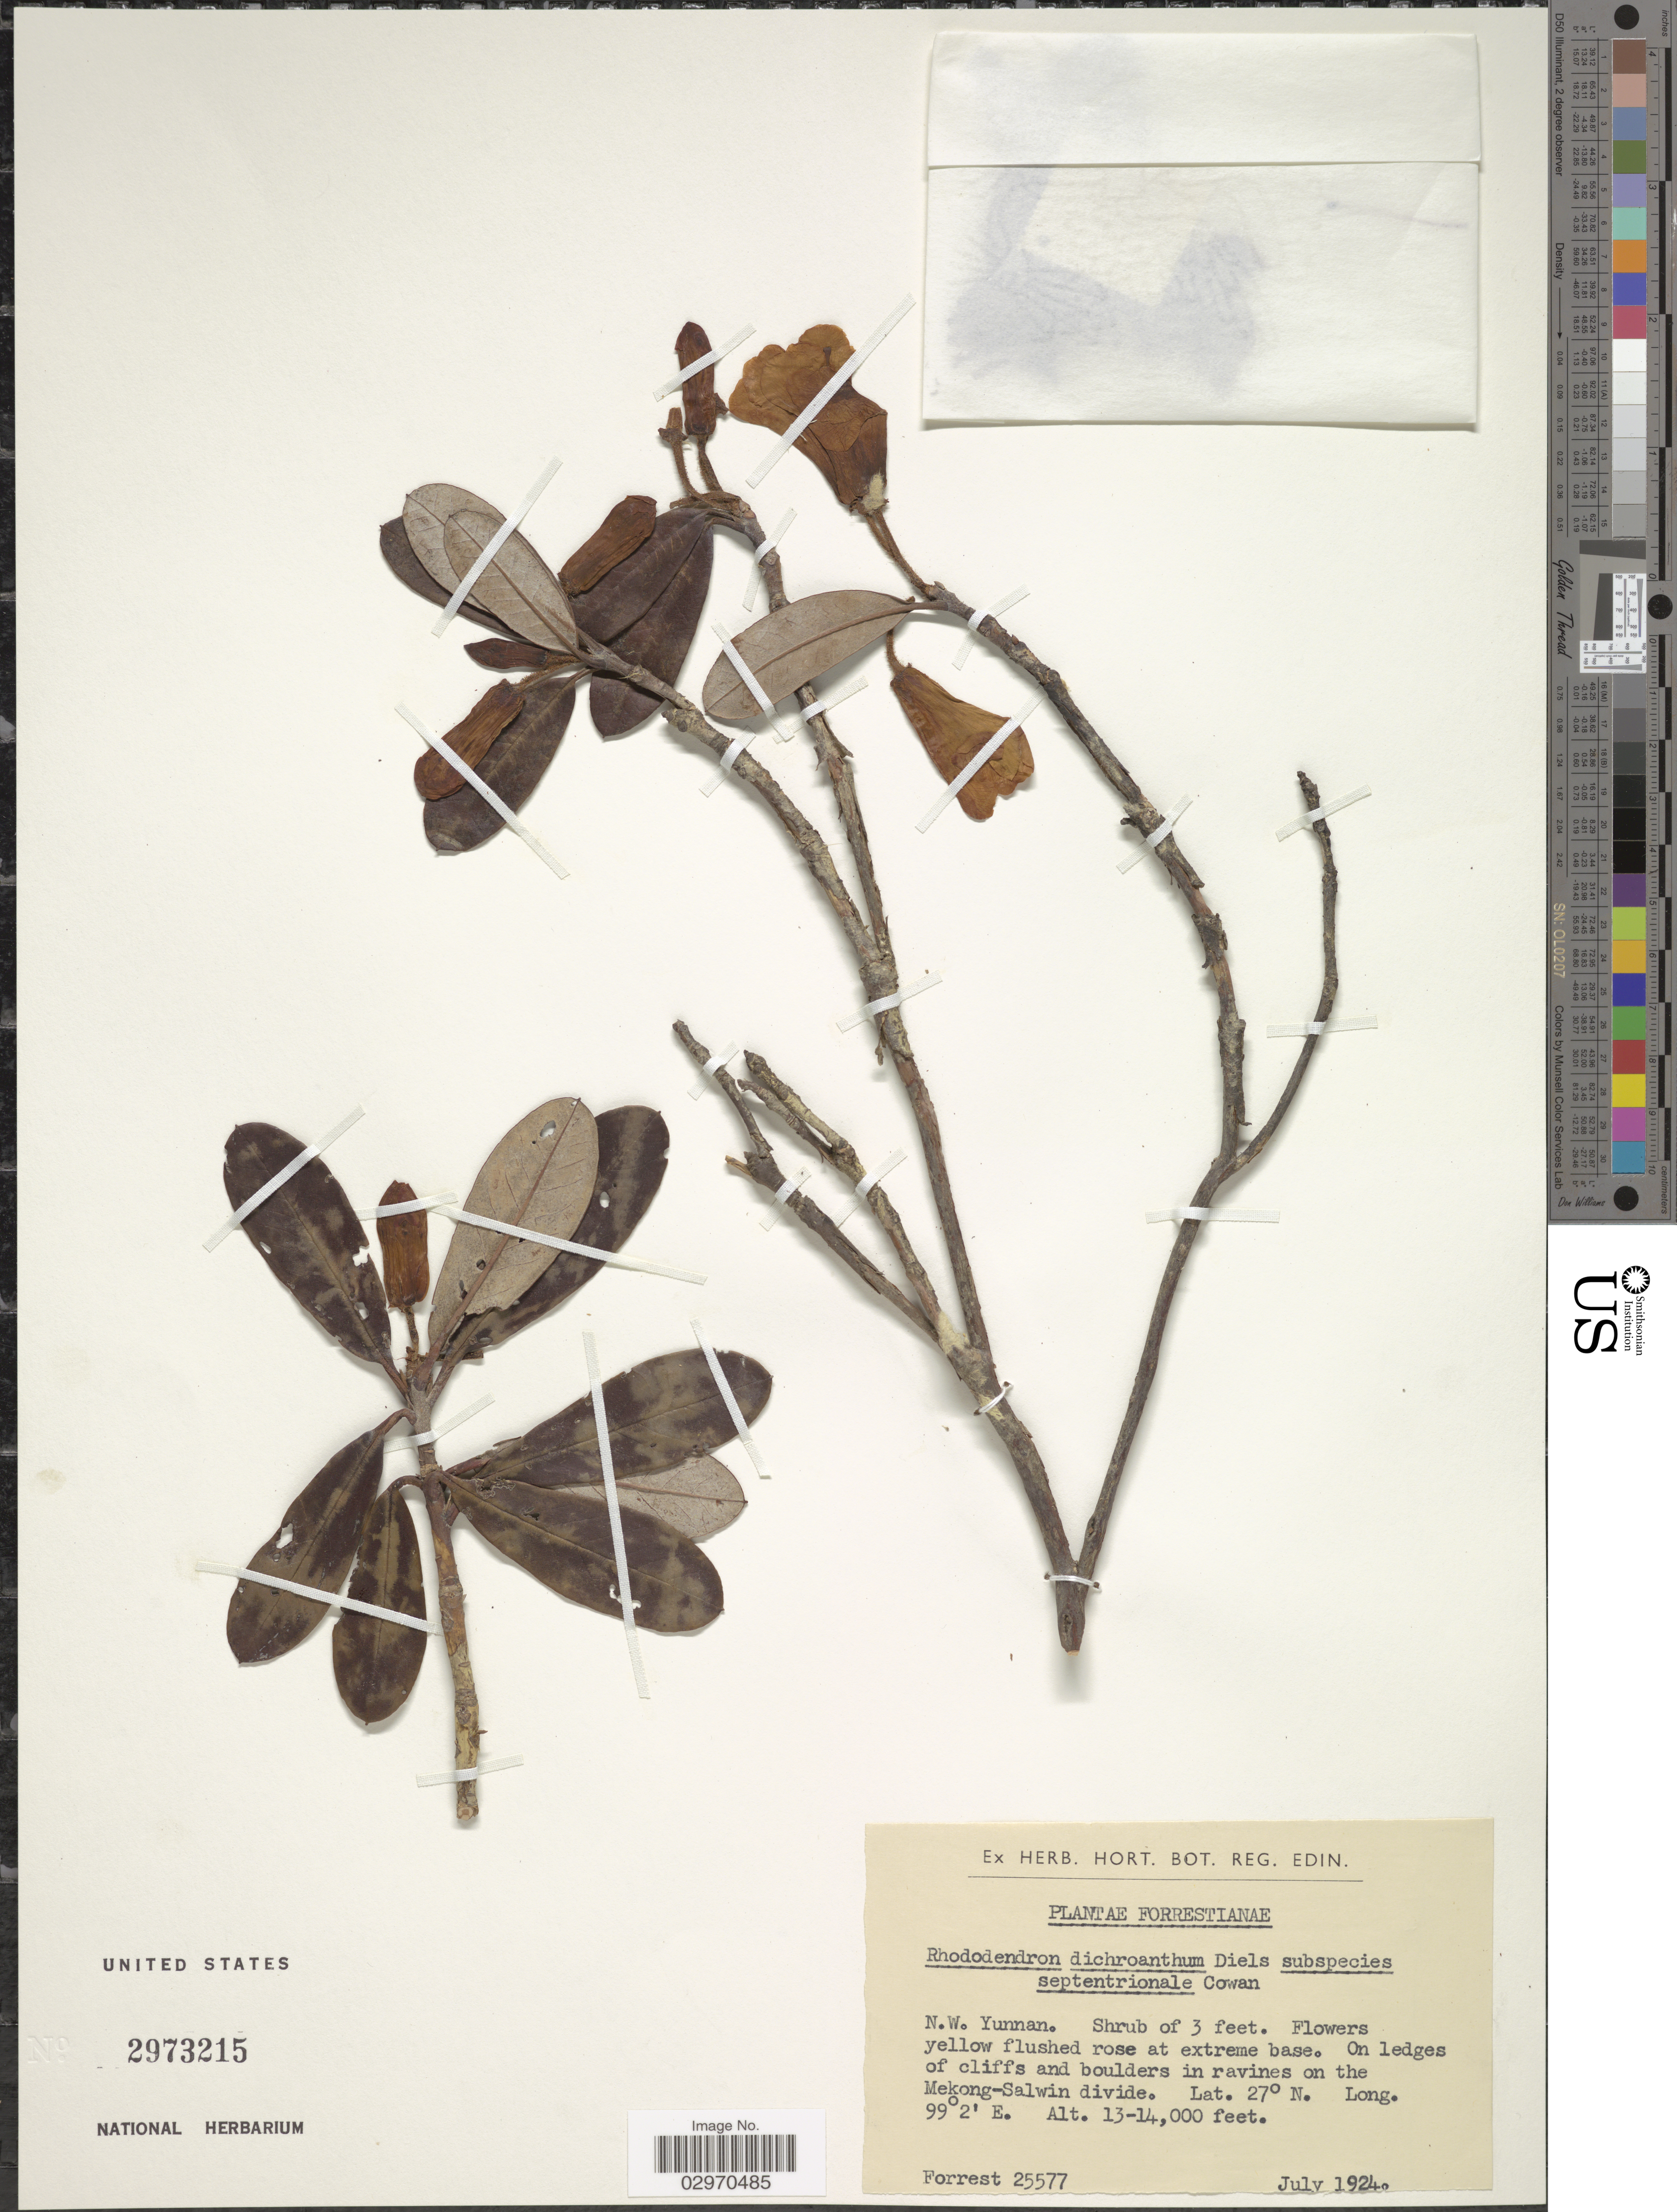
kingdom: Plantae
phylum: Tracheophyta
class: Magnoliopsida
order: Ericales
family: Ericaceae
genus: Rhododendron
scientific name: Rhododendron dichroanthum subsp. septentrionale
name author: Cowan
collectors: -. Forrest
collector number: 25577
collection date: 1924-07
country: China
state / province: Yunnan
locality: N.W. Yunnan. In ravines on the Mekong-Salwin divide.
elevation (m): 3962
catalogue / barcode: US 2973215